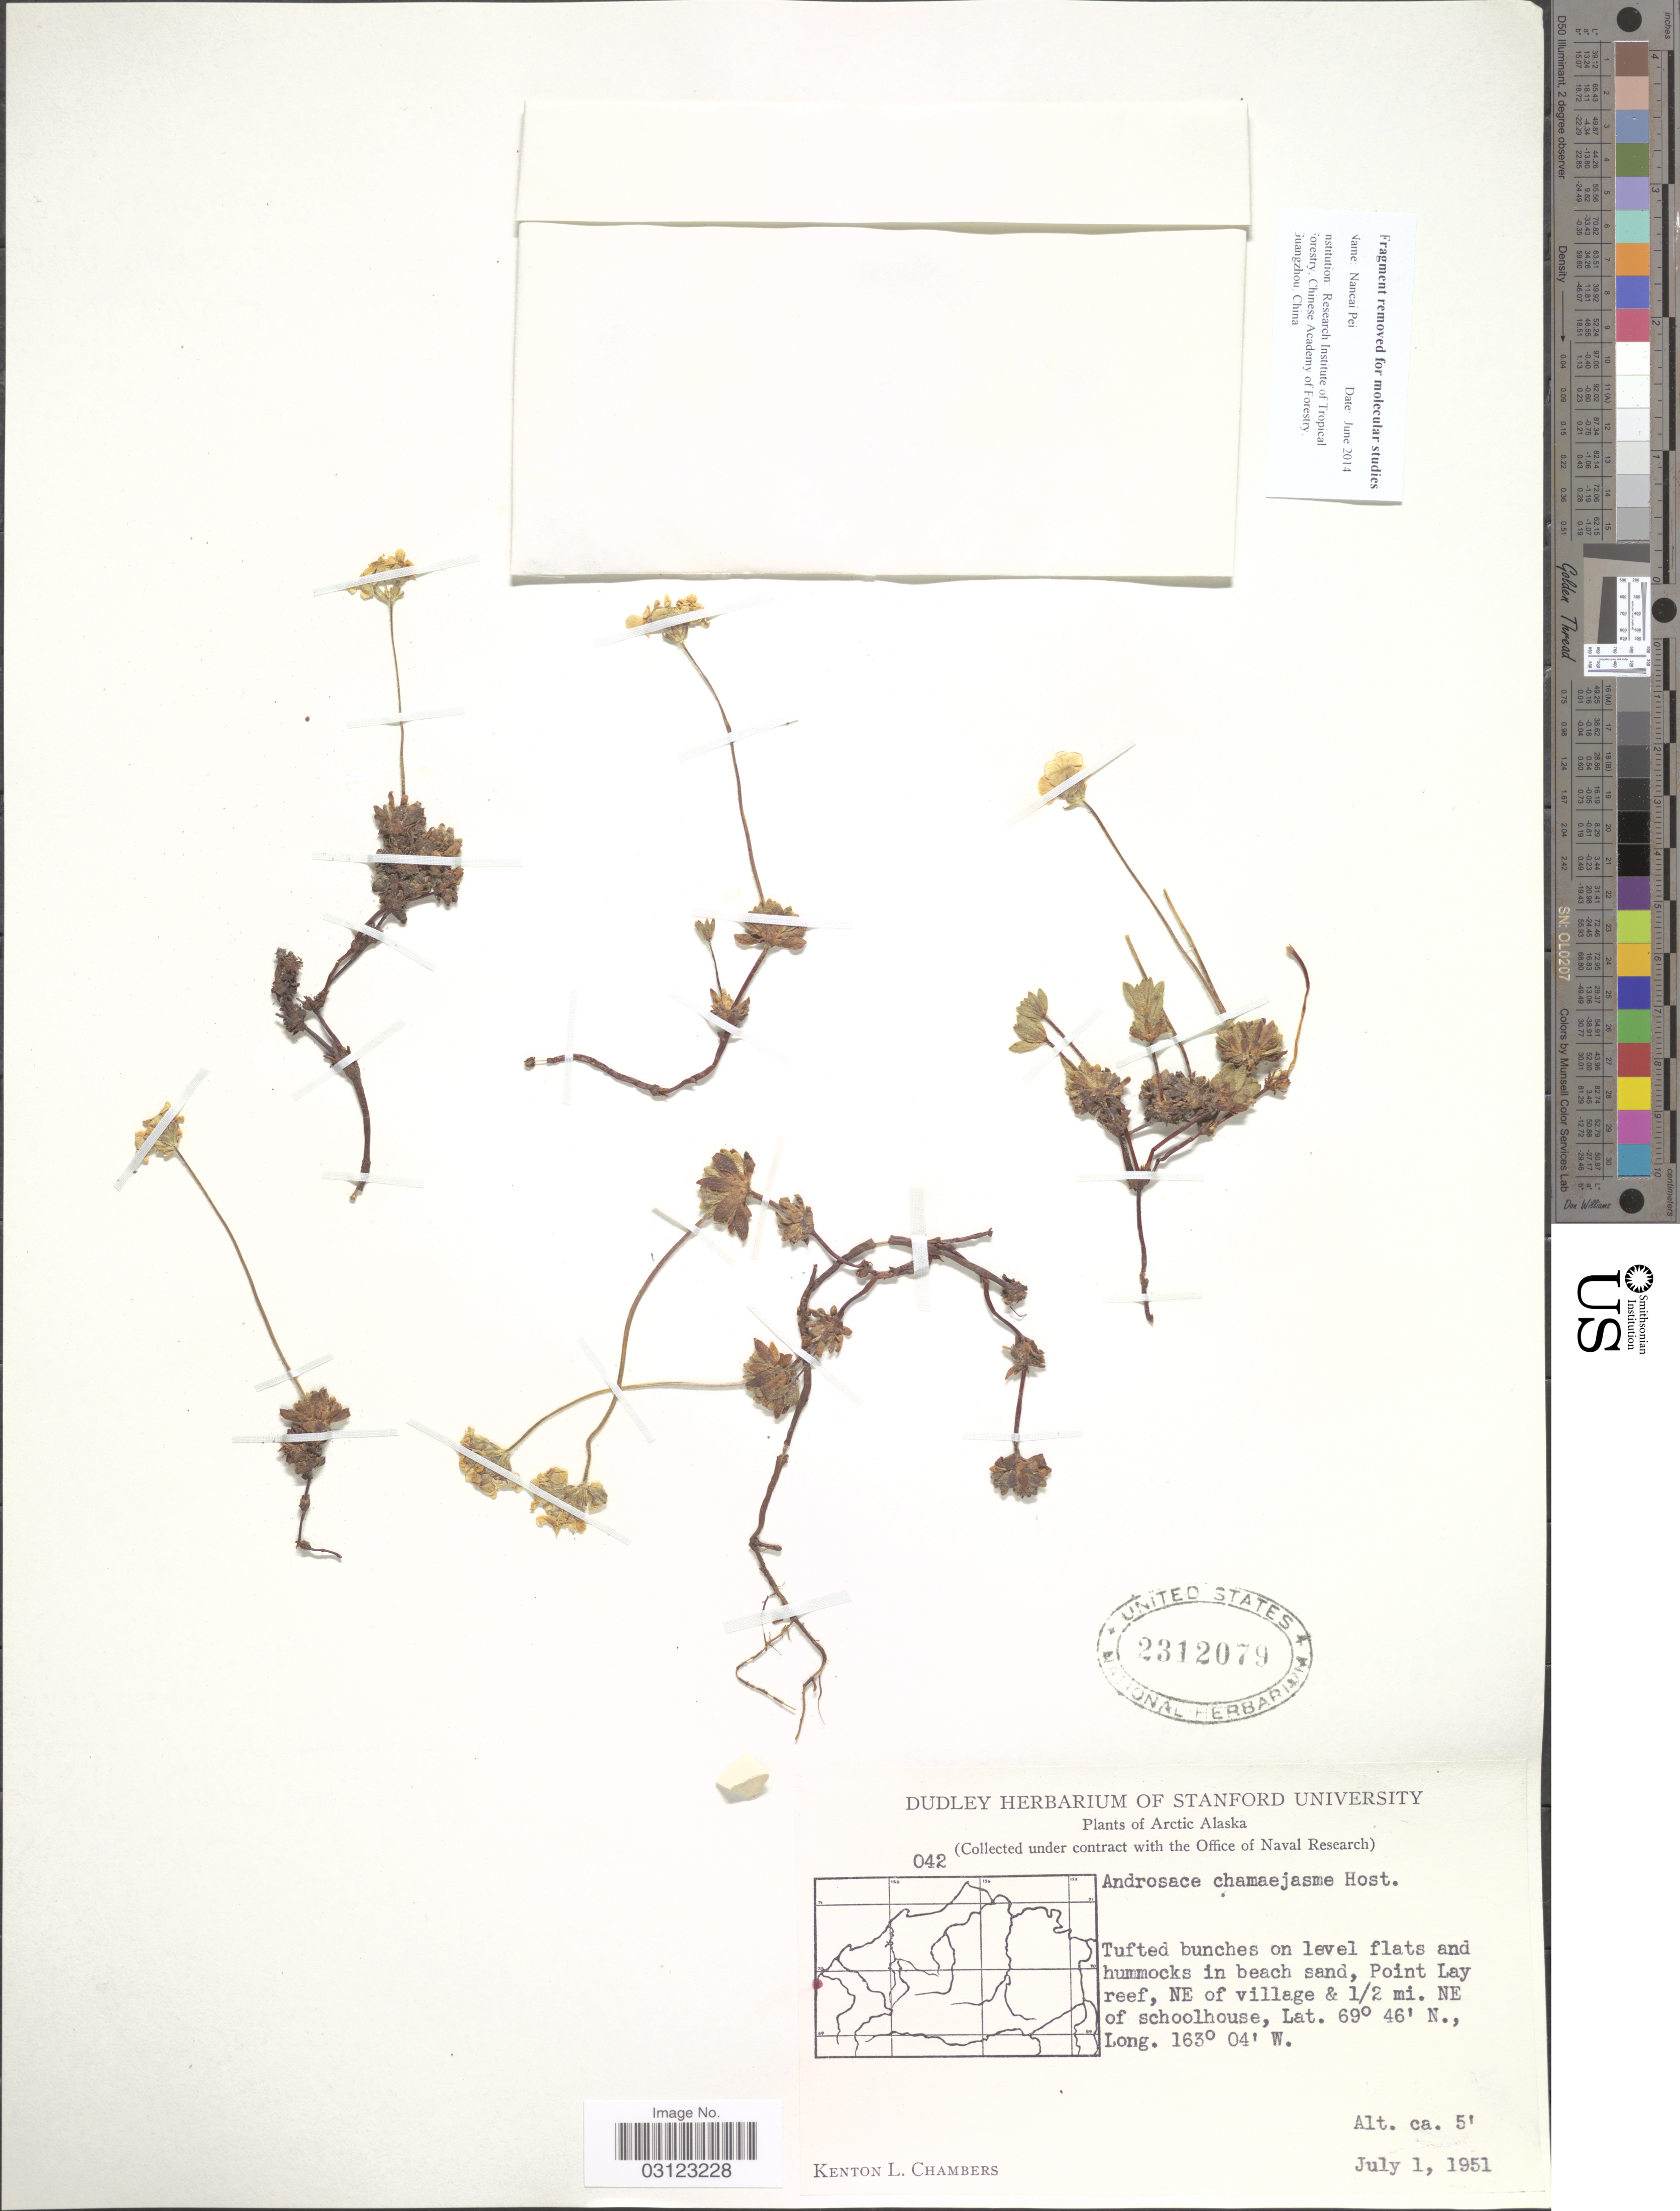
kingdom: Plantae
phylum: Tracheophyta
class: Magnoliopsida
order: Ericales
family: Primulaceae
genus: Androsace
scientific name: Androsace chamaejasme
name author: Wulfen ex Host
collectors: K. L. Chambers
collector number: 042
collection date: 1951-07-01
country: United States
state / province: Alaska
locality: Arctic Alaska. Point Lay reef, NE of village, & 1/2 mi. NE of schoolhouse.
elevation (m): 2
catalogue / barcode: US 2312079